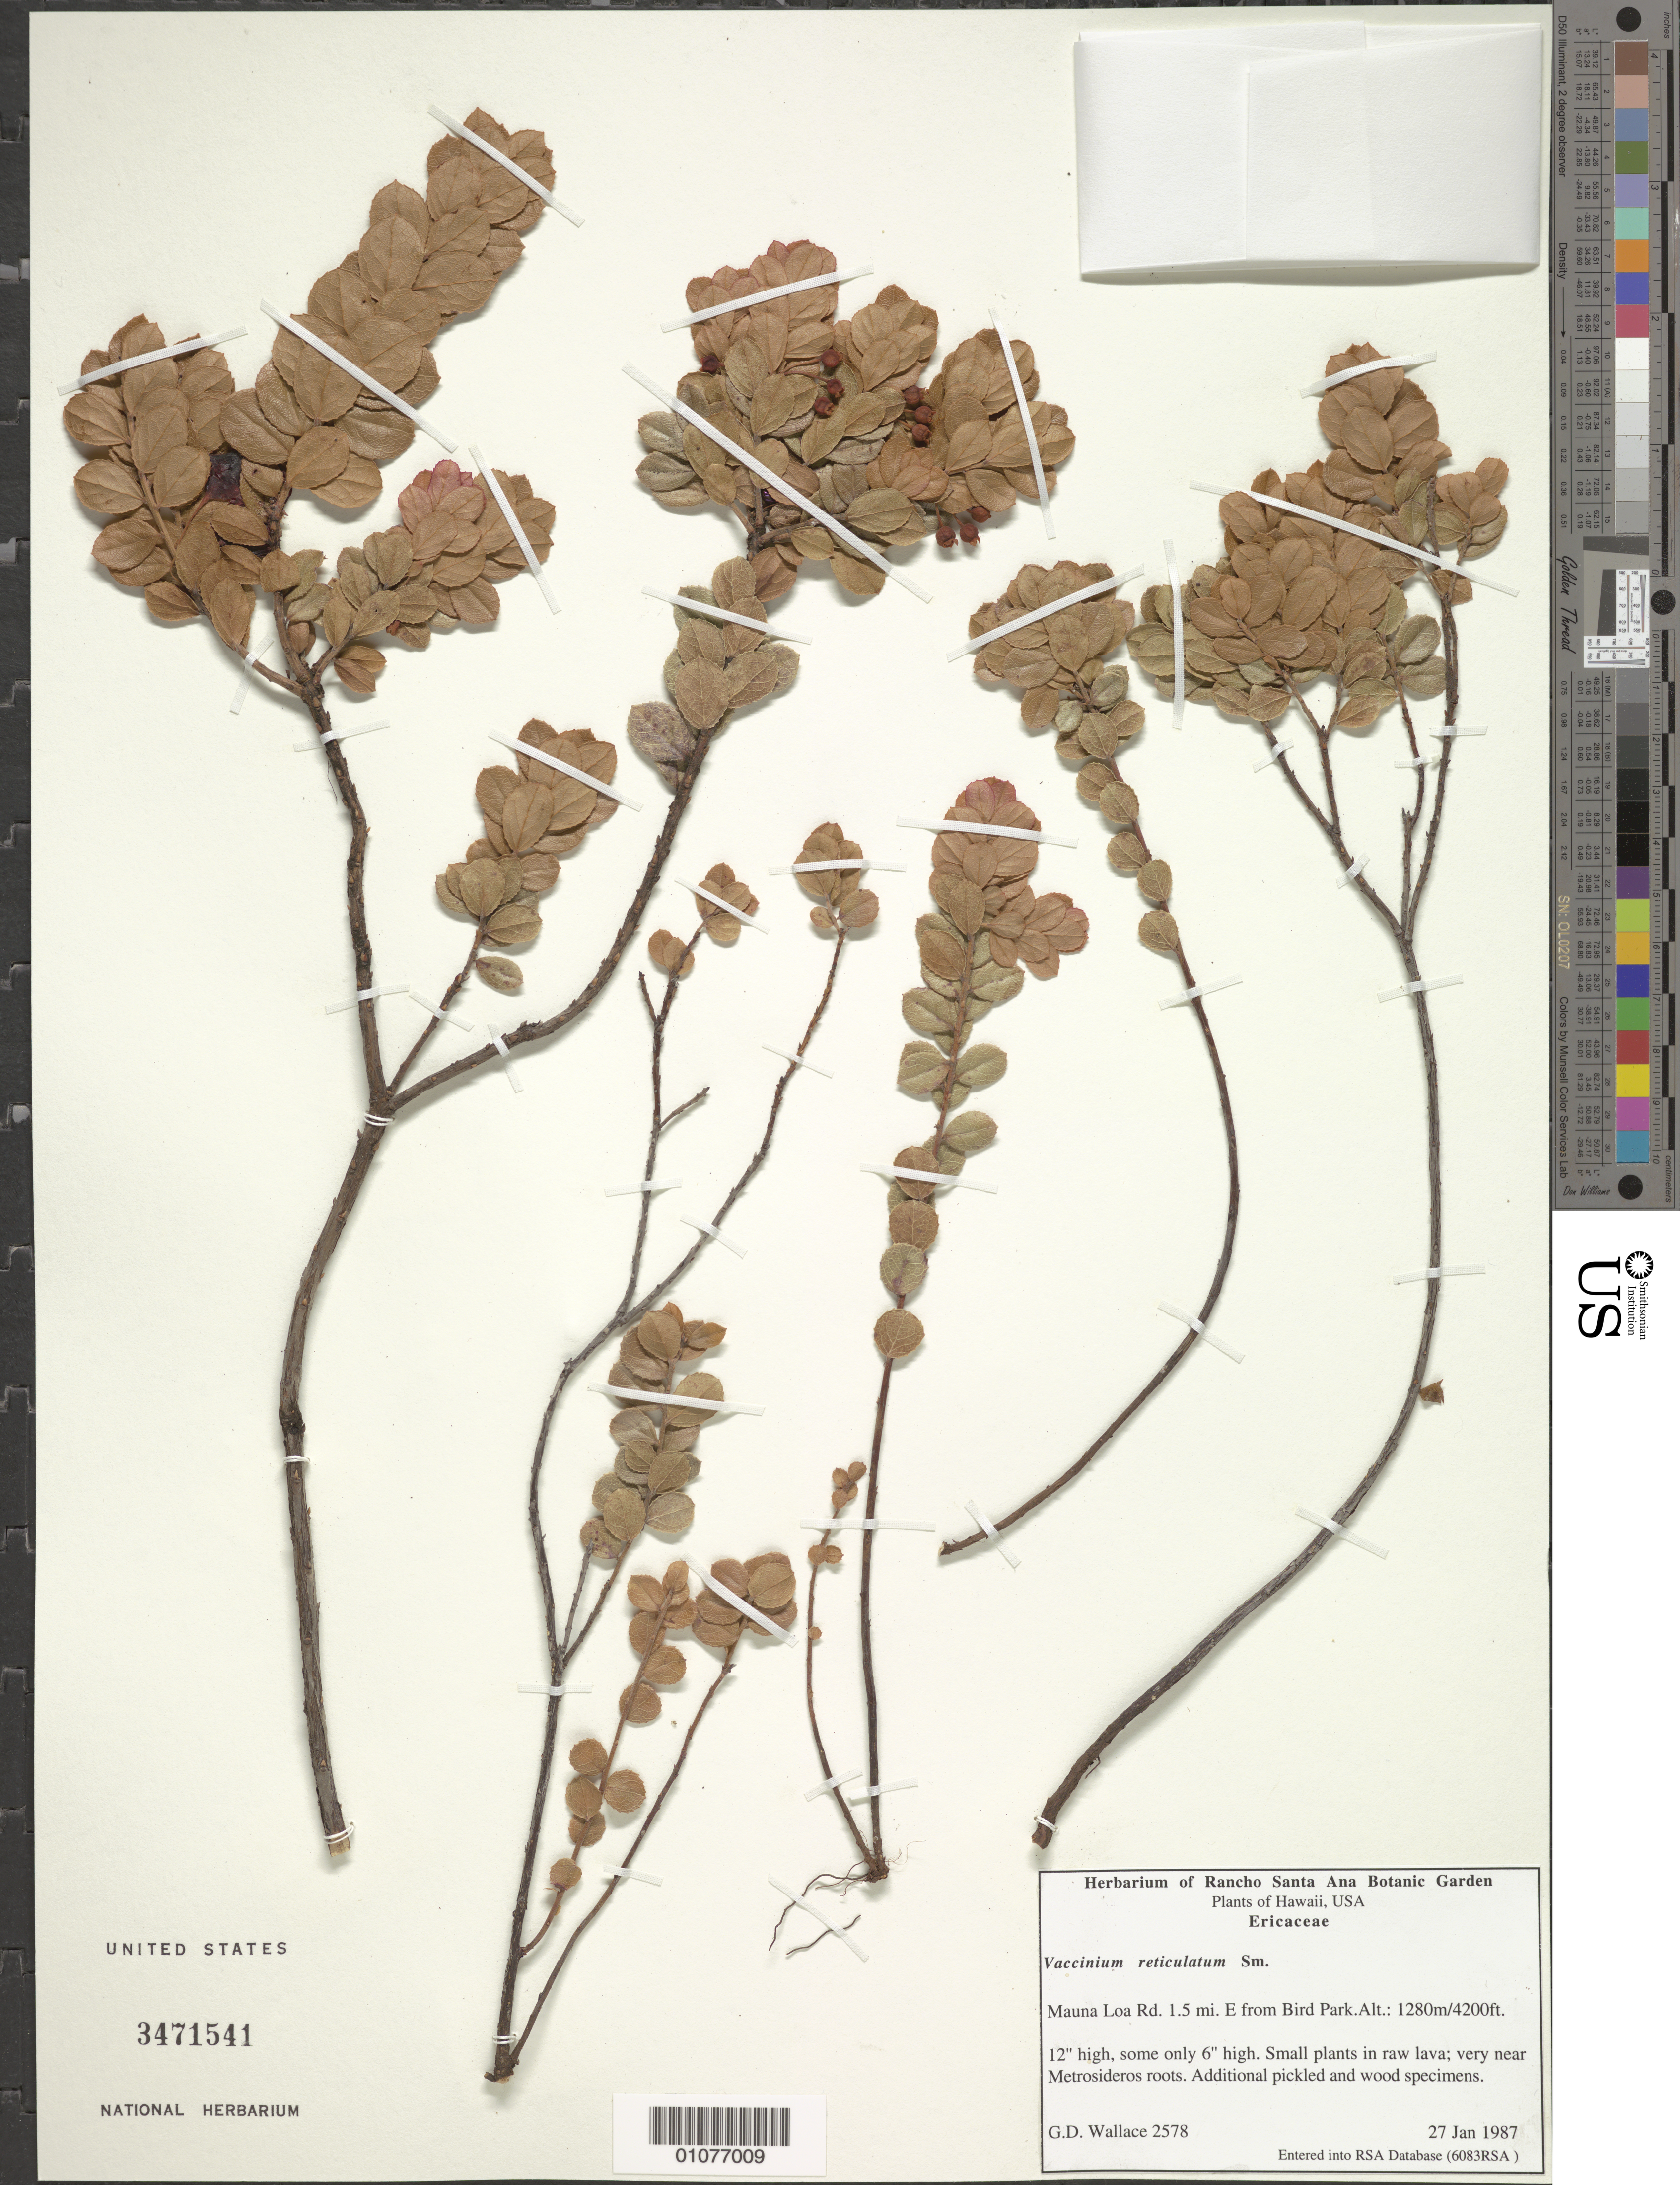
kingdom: Plantae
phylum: Tracheophyta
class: Magnoliopsida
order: Ericales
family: Ericaceae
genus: Vaccinium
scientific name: Vaccinium reticulatum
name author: Sm.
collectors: G. D. Wallace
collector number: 2578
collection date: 1987-01-27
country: United States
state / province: Hawaii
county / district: Hawaii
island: Hawaii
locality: Mauna Loa Rd. 1.5 mi. E from Bird Park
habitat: Small plants in raw lava; very near Metrosideros roots.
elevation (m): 1280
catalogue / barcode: US 3471541